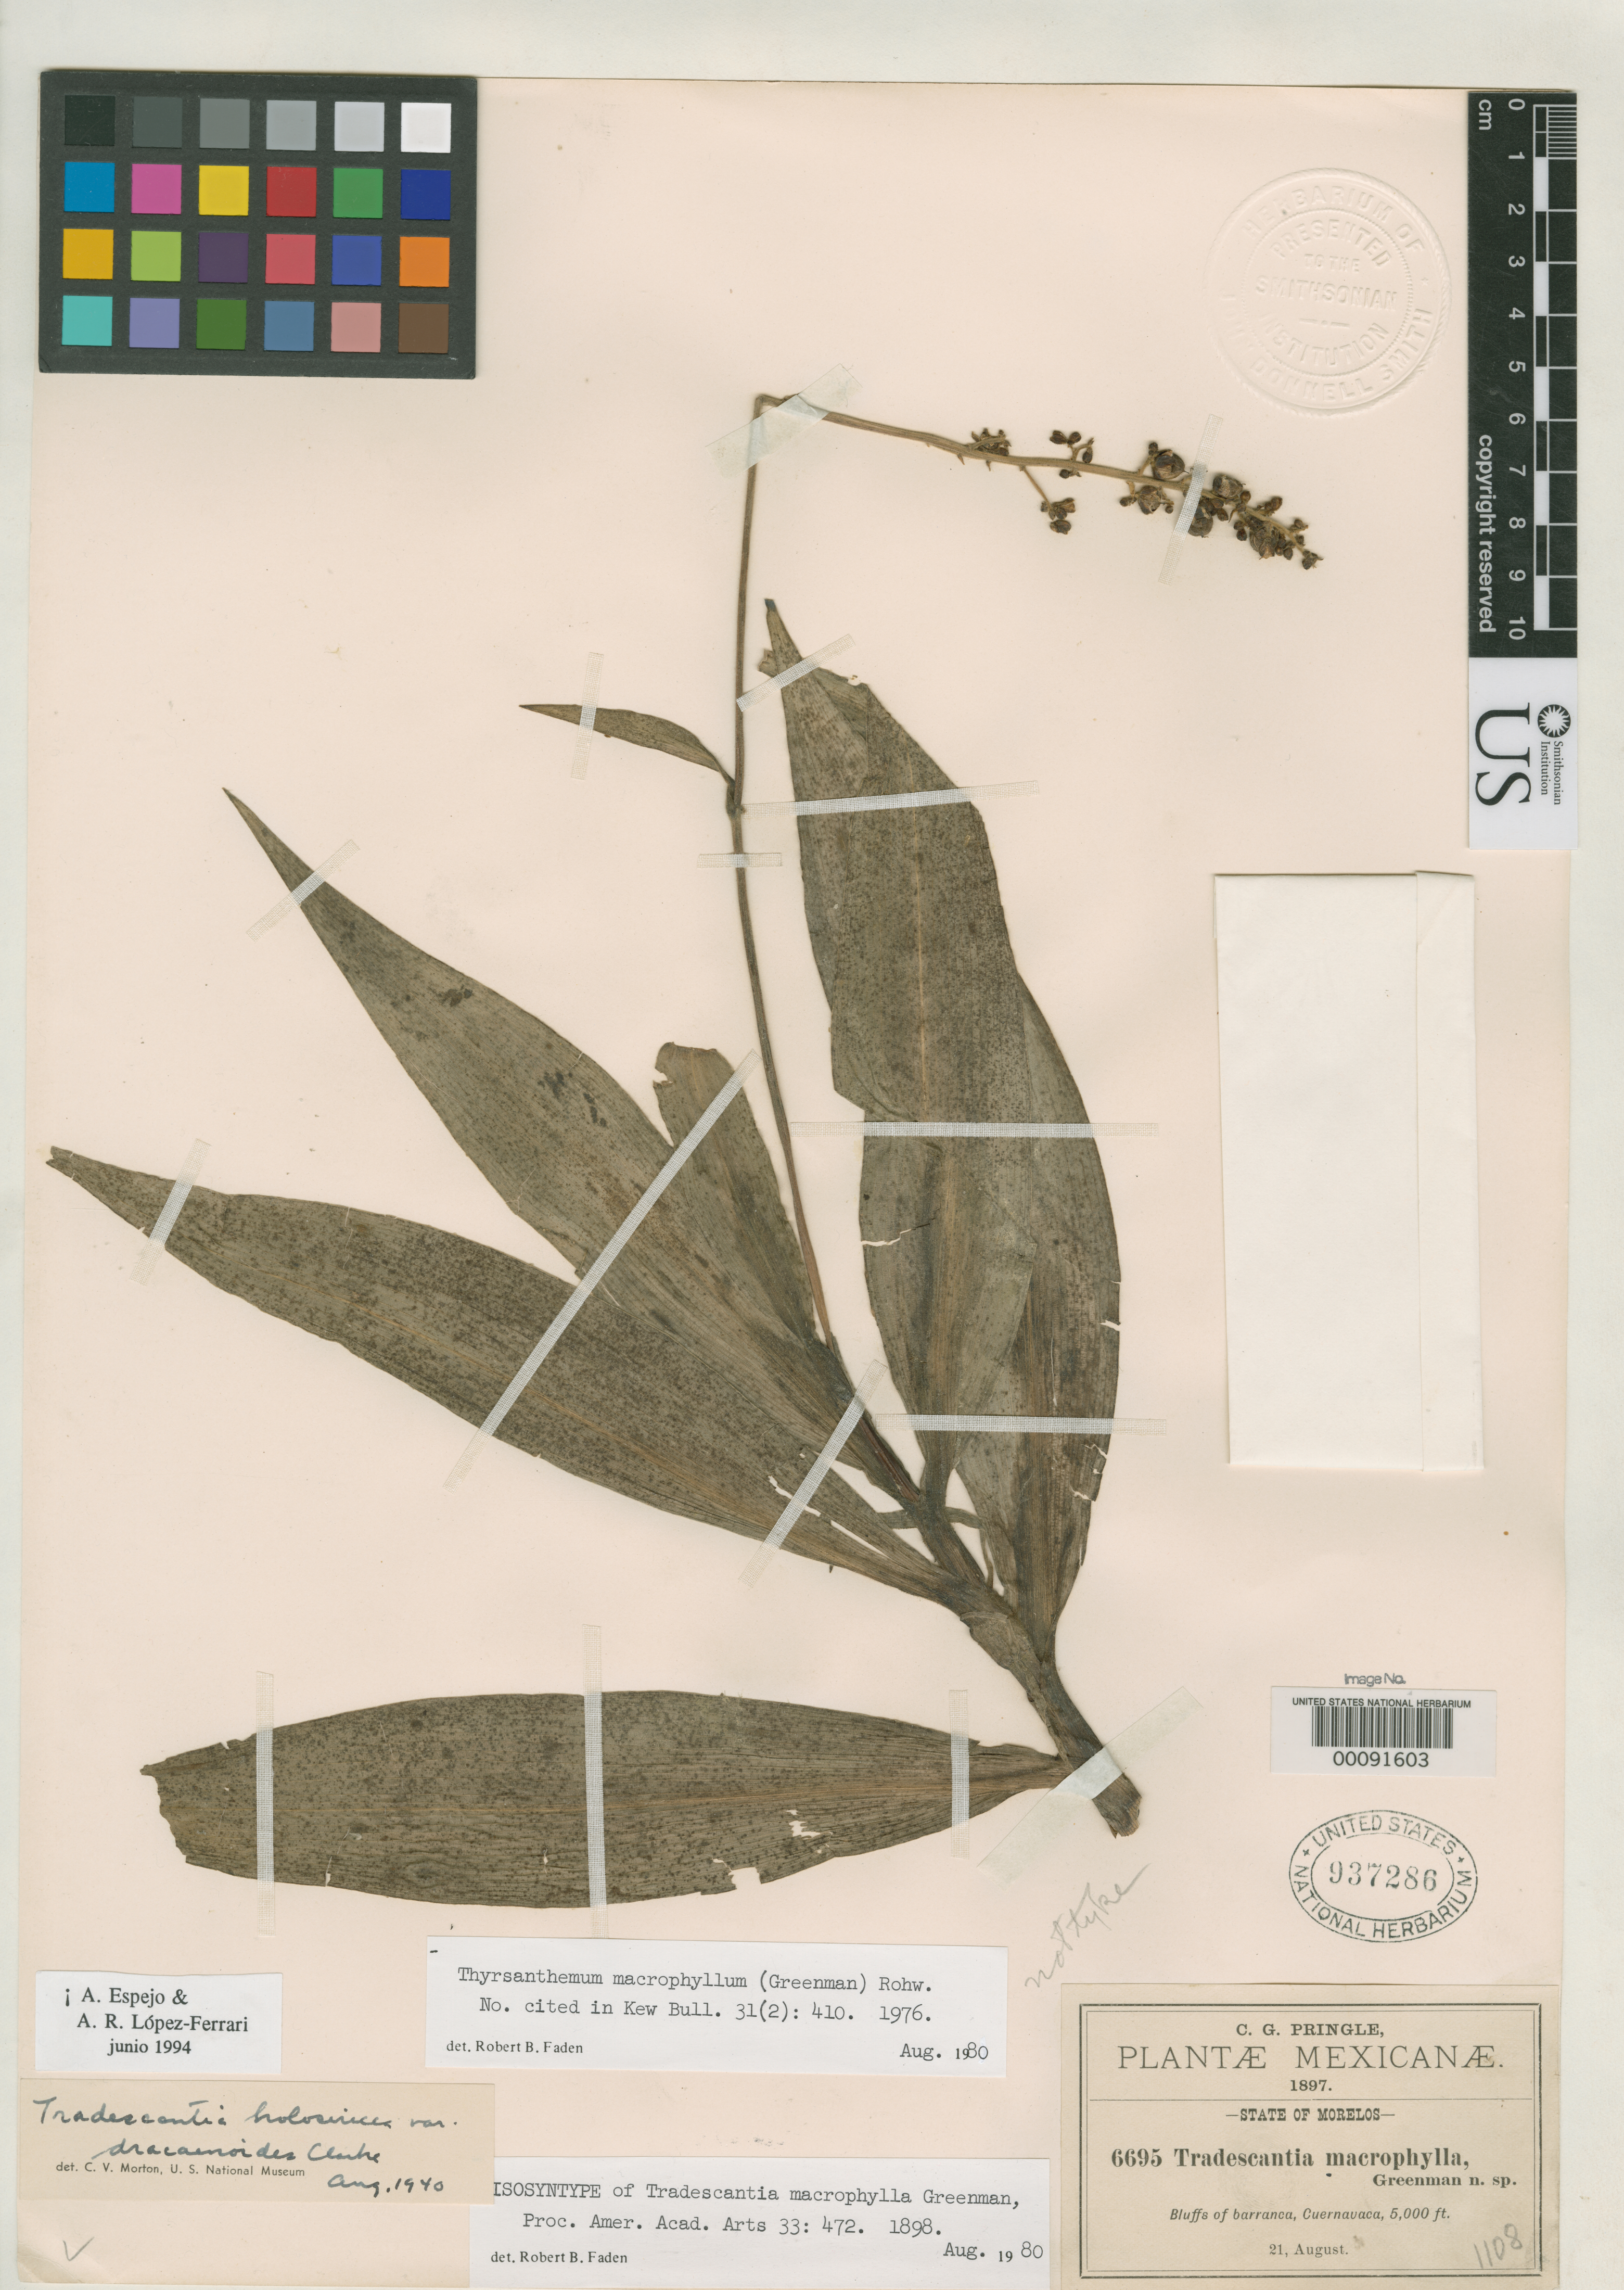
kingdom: Plantae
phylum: Tracheophyta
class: Liliopsida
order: Commelinales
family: Commelinaceae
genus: Tradescantia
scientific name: Tradescantia macrophylla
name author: Greenm.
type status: Isosyntype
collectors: C. G. Pringle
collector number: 6695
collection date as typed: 21 Aug 1897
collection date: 1897-08-21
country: Mexico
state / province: Morelos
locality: Bluffs near Cuernavaca.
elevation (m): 1524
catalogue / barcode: US 937286